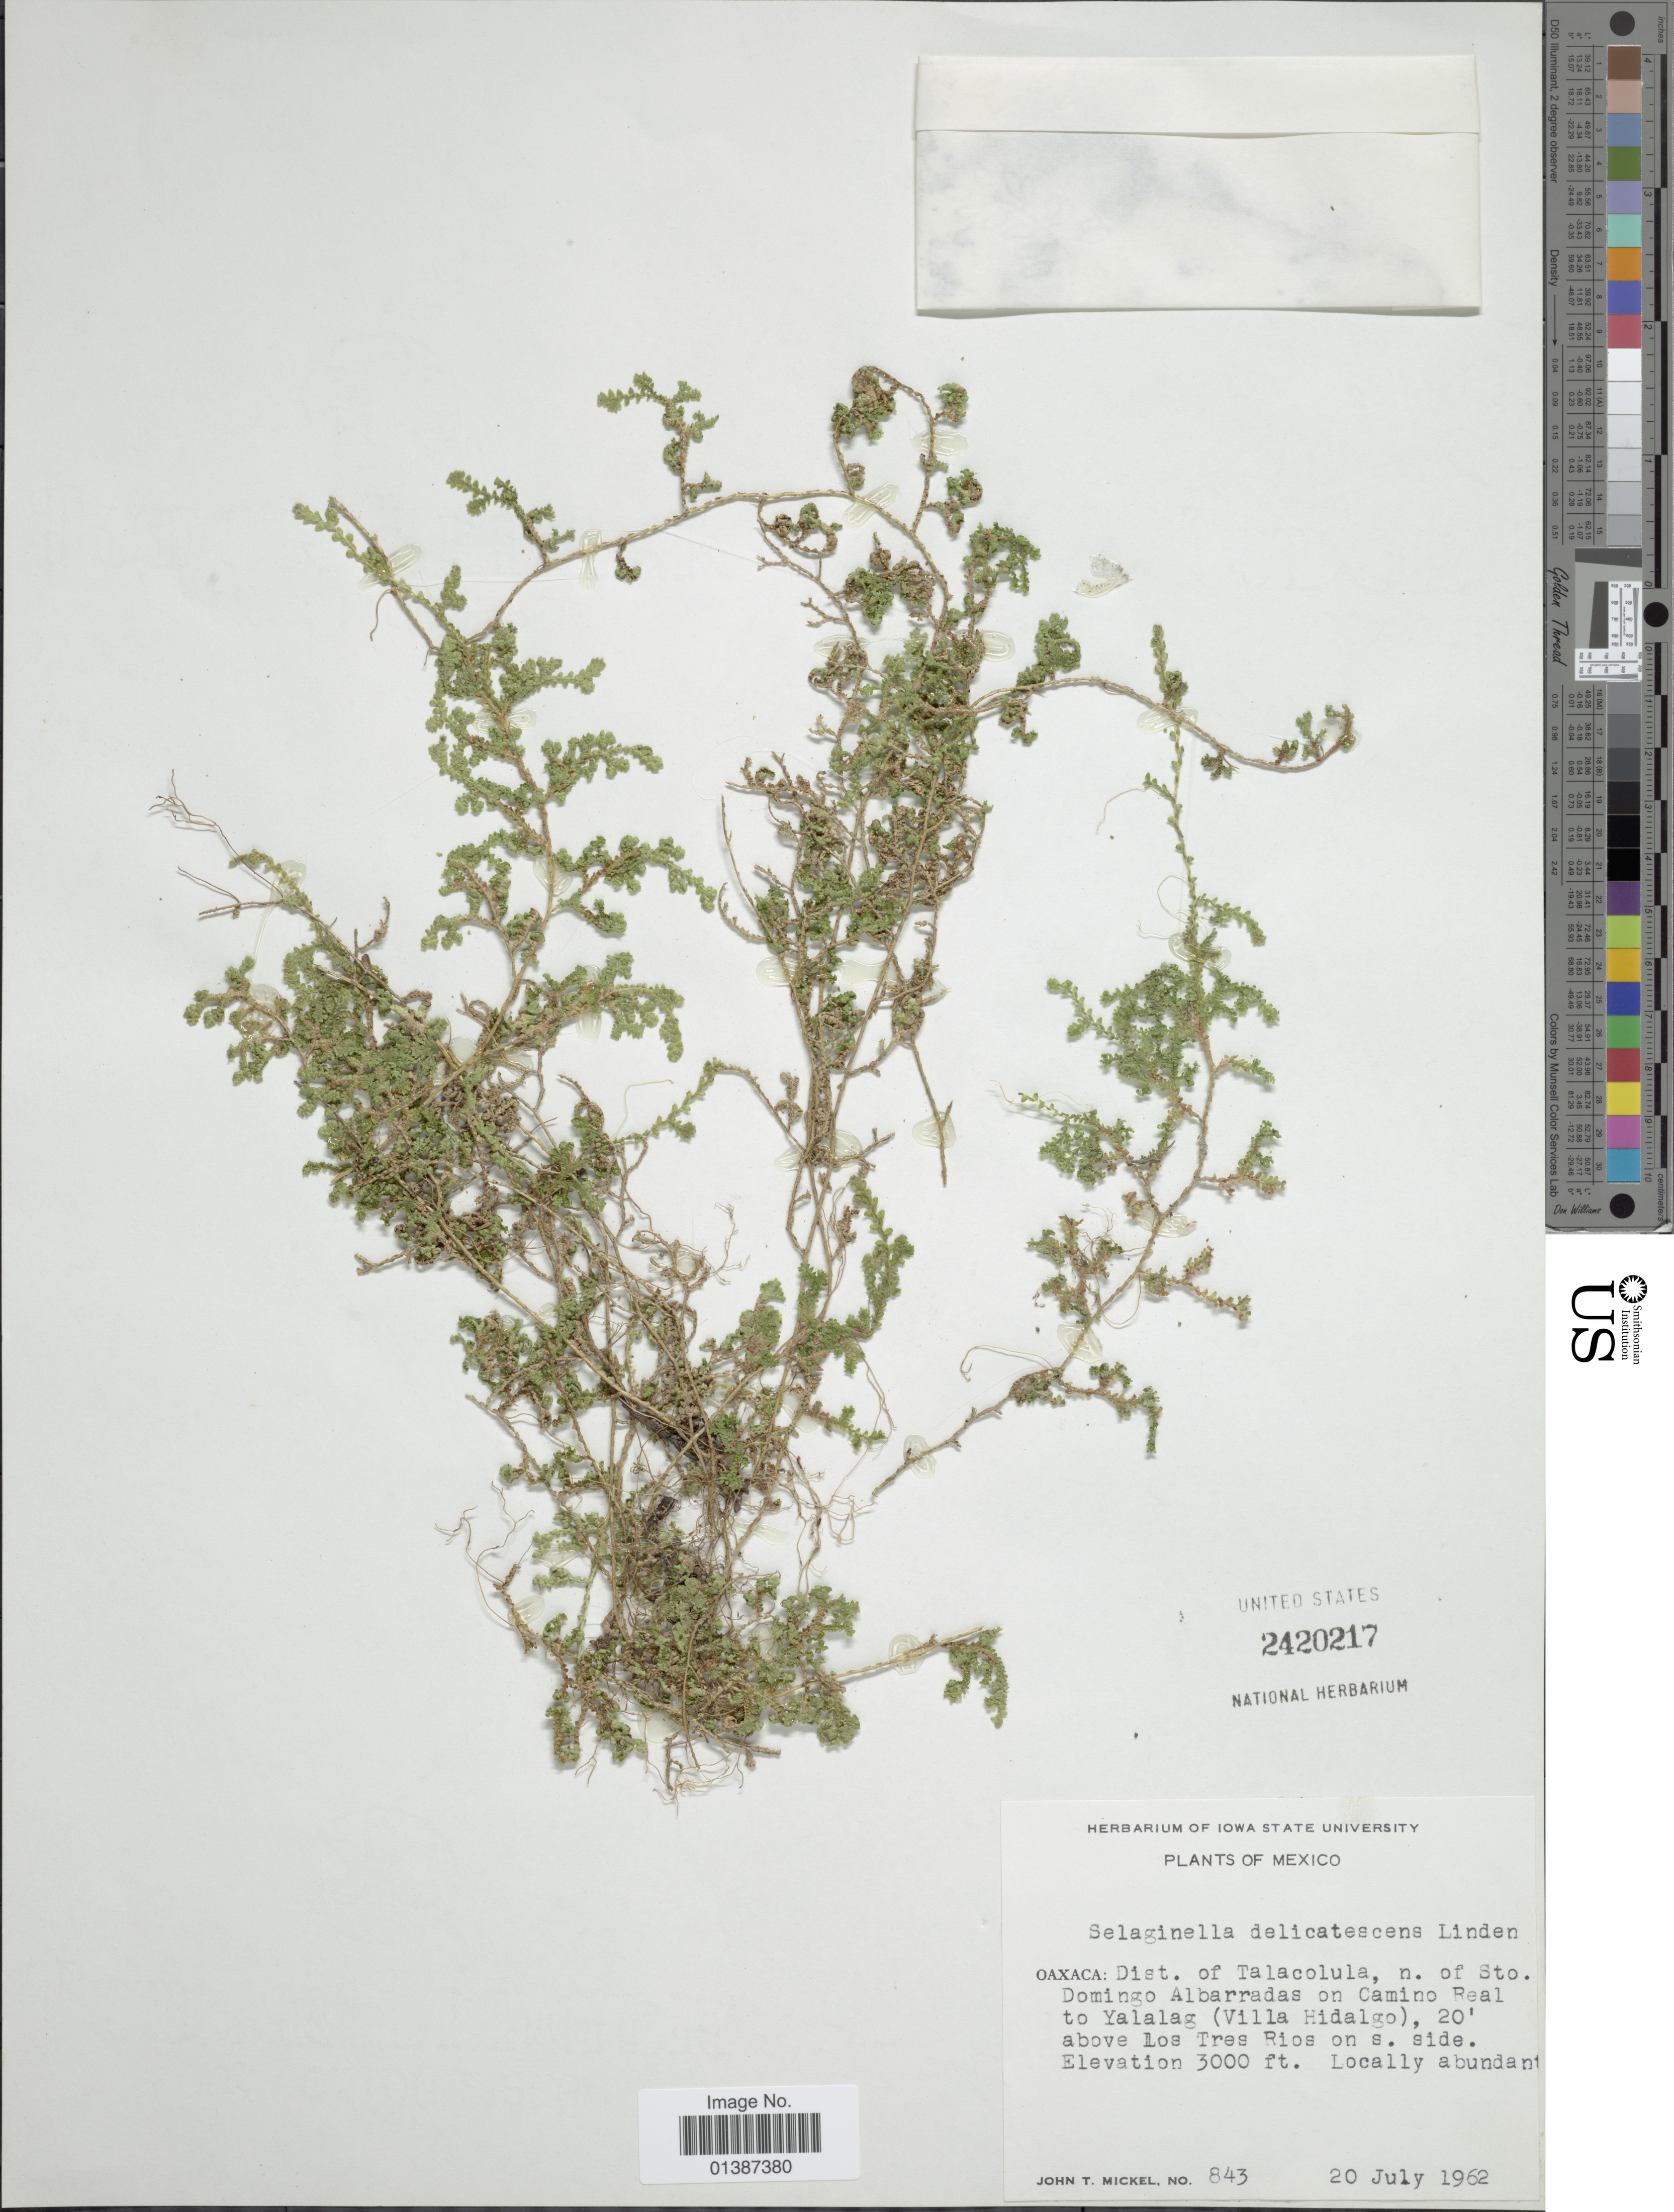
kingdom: Plantae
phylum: Tracheophyta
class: Lycopodiopsida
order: Selaginellales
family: Selaginellaceae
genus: Selaginella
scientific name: Selaginella delicatissima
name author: Linden ex A. Braun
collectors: J. T. Mickel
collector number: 843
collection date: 1962-07-20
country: Mexico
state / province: Oaxaca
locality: Dist. of Talcolula, n of Sto. Domingo Albarradas on Camino Real to Yalalag (Villa Hidalgo), 20'above Los Tres Rios on s. side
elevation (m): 914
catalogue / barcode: US 2420217